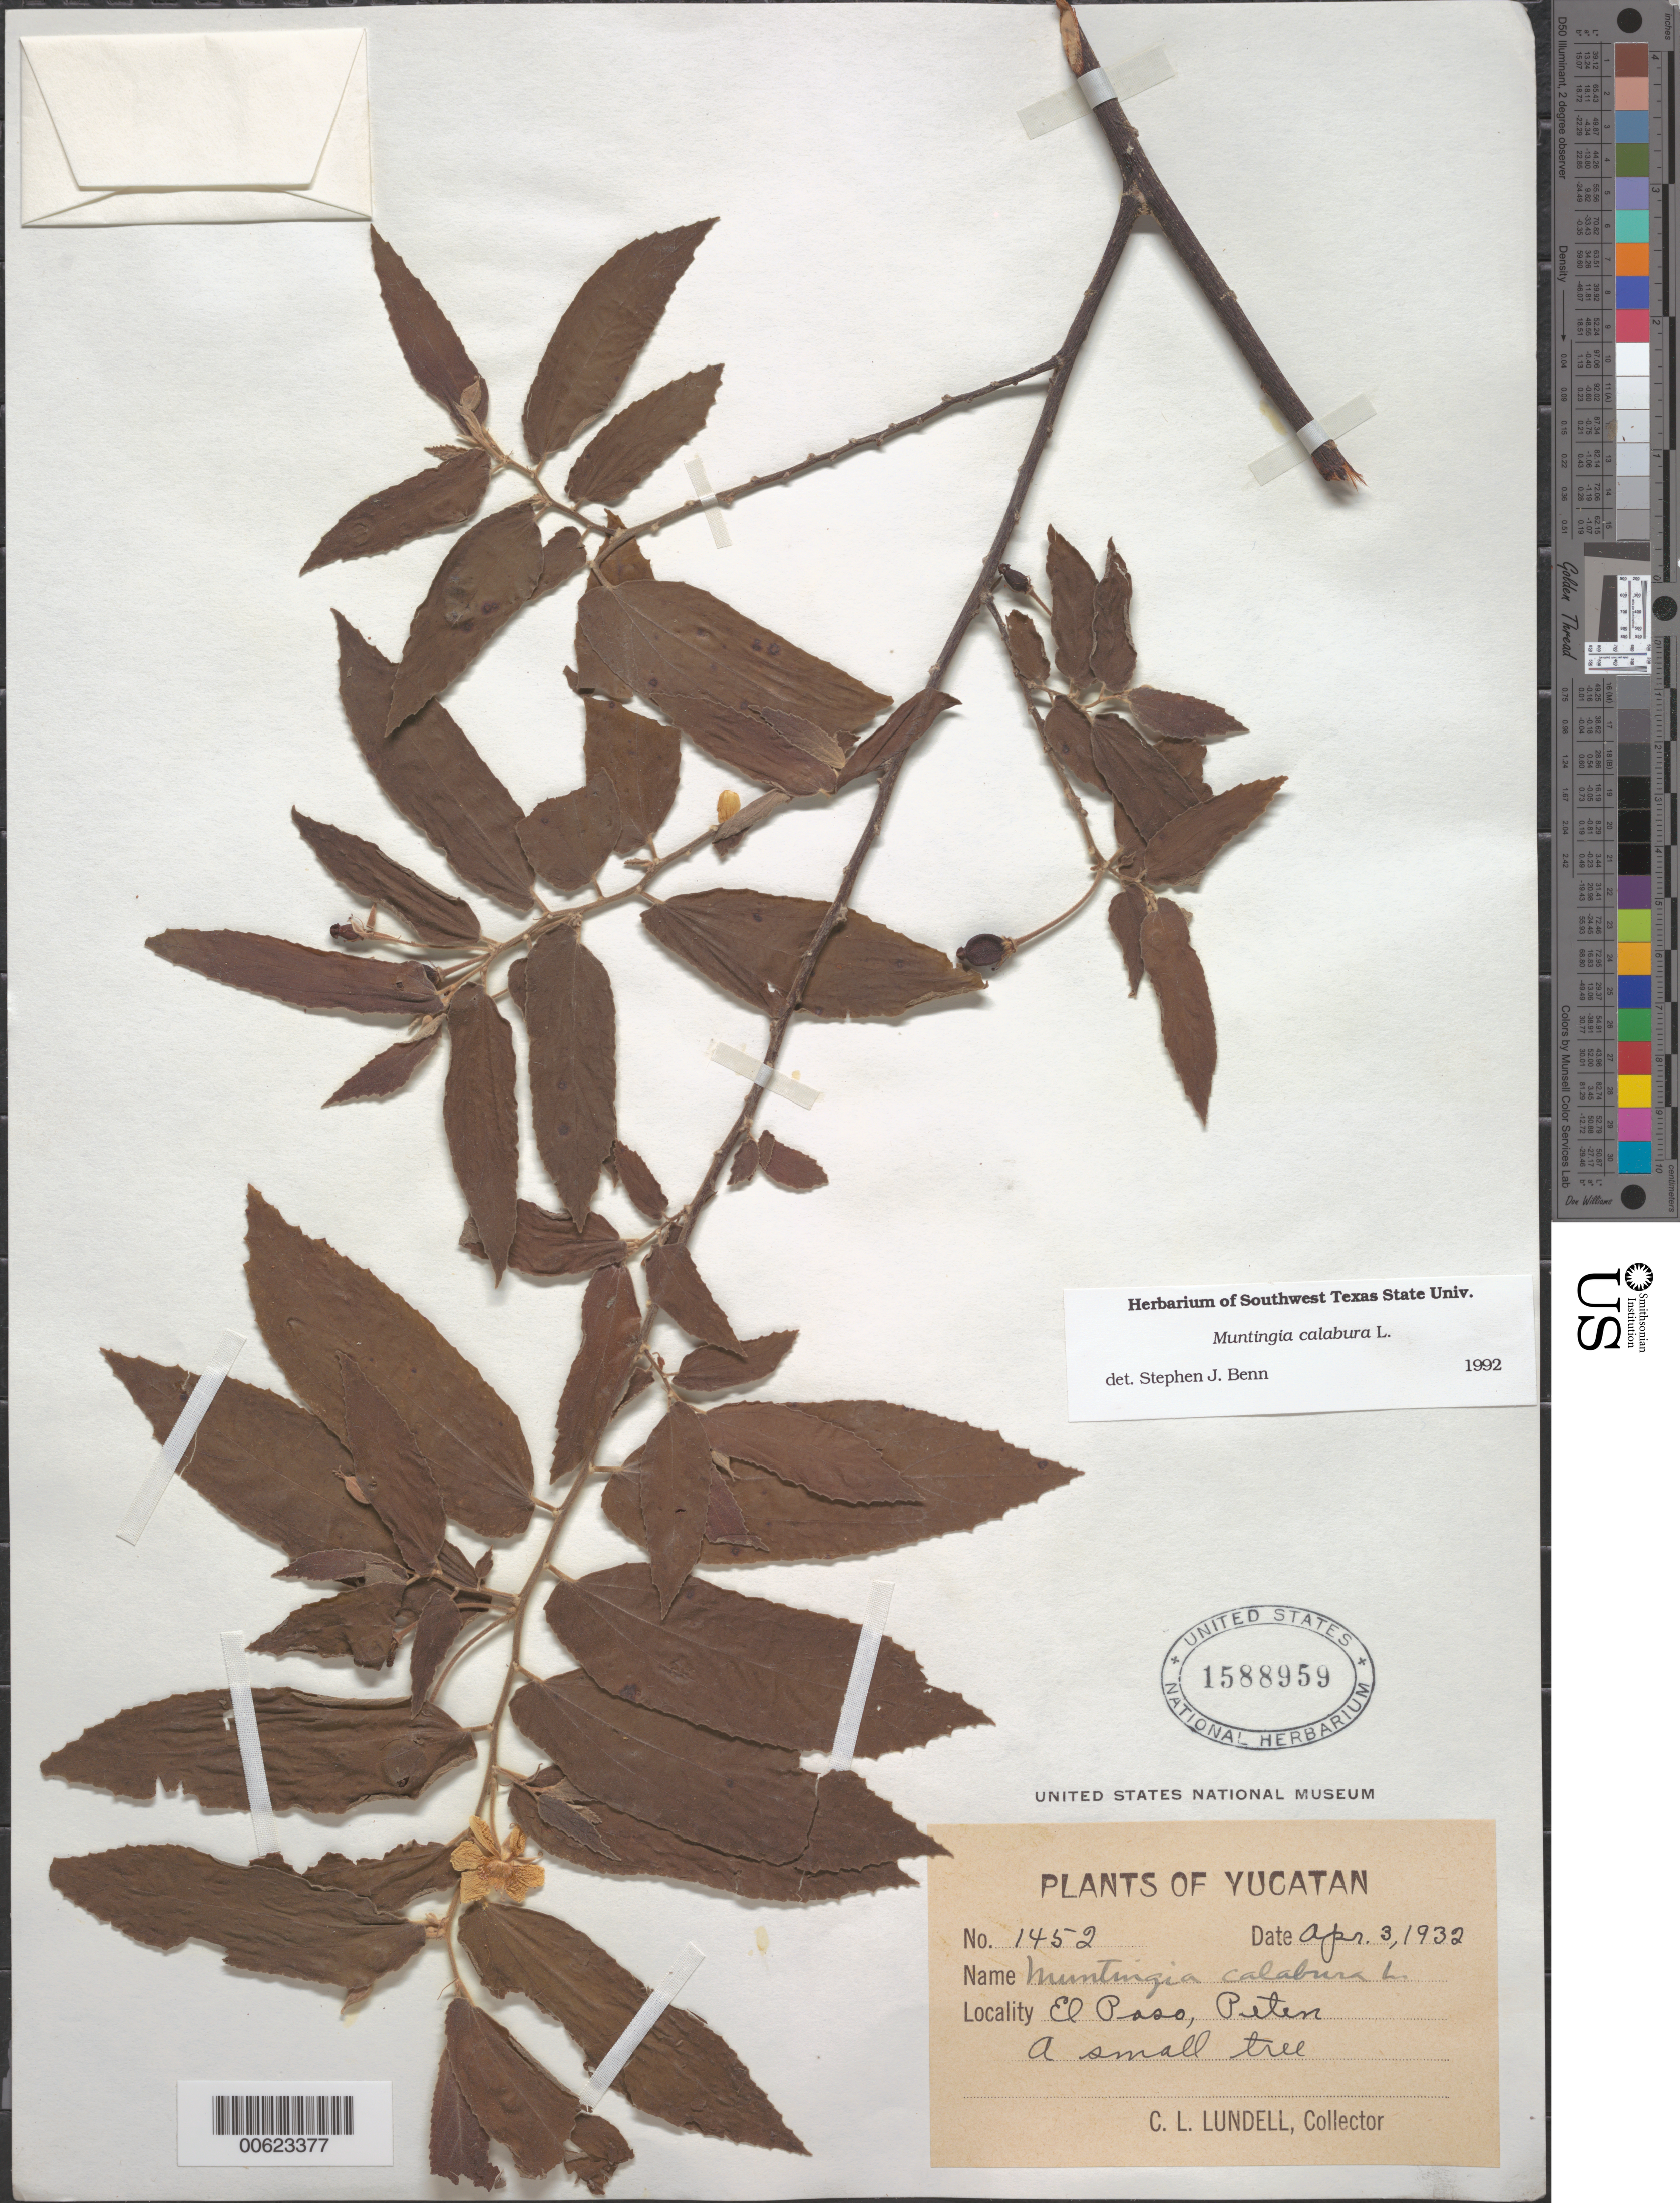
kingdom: Plantae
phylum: Tracheophyta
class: Magnoliopsida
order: Malvales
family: Muntingiaceae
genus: Muntingia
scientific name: Muntingia calabura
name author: L.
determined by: Benn, S. J.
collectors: C. L. Lundell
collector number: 1452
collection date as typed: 03 Apr 1932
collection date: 1932-04-03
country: Mexico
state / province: Yucatán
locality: El Paso, Peten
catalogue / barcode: US 1588959